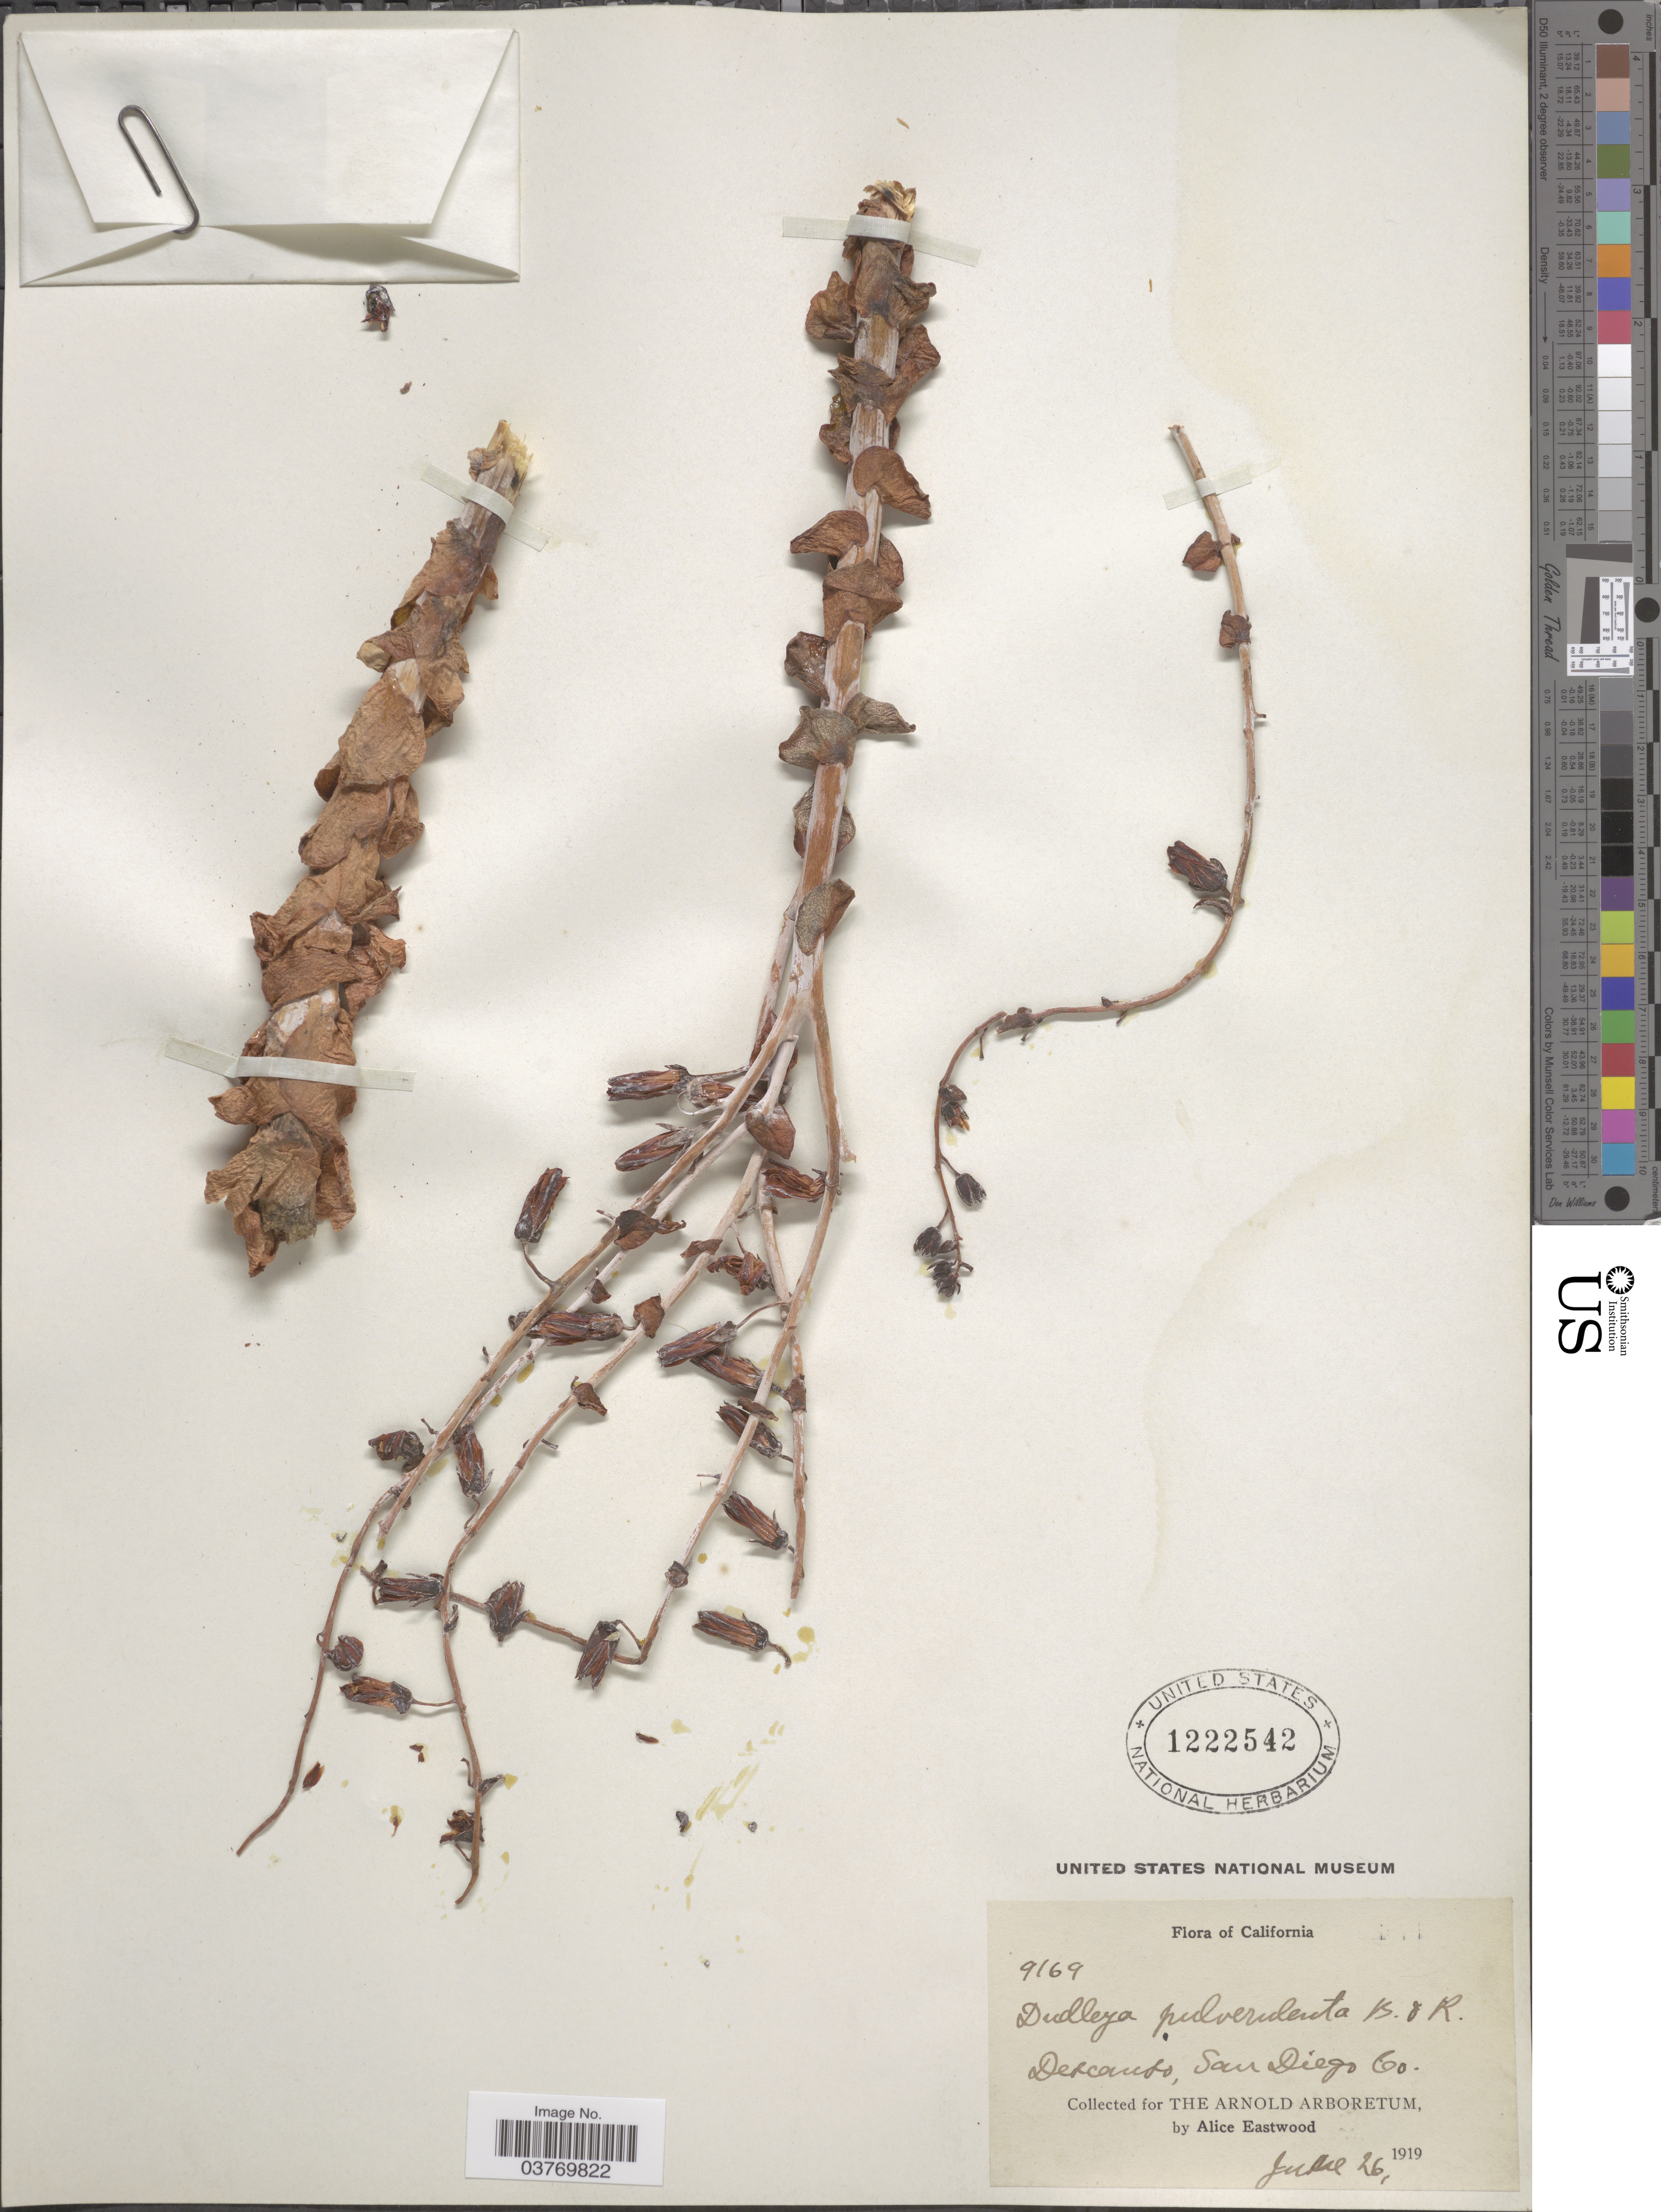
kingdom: Plantae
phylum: Tracheophyta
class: Magnoliopsida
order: Saxifragales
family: Crassulaceae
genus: Dudleya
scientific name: Dudleya pulverulenta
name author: (Nutt.) Britton & Rose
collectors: A. Eastwood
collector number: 9169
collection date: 1919-07-26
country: United States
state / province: California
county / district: San Diego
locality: Descanso, San Diego Co.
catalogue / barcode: US 1222542